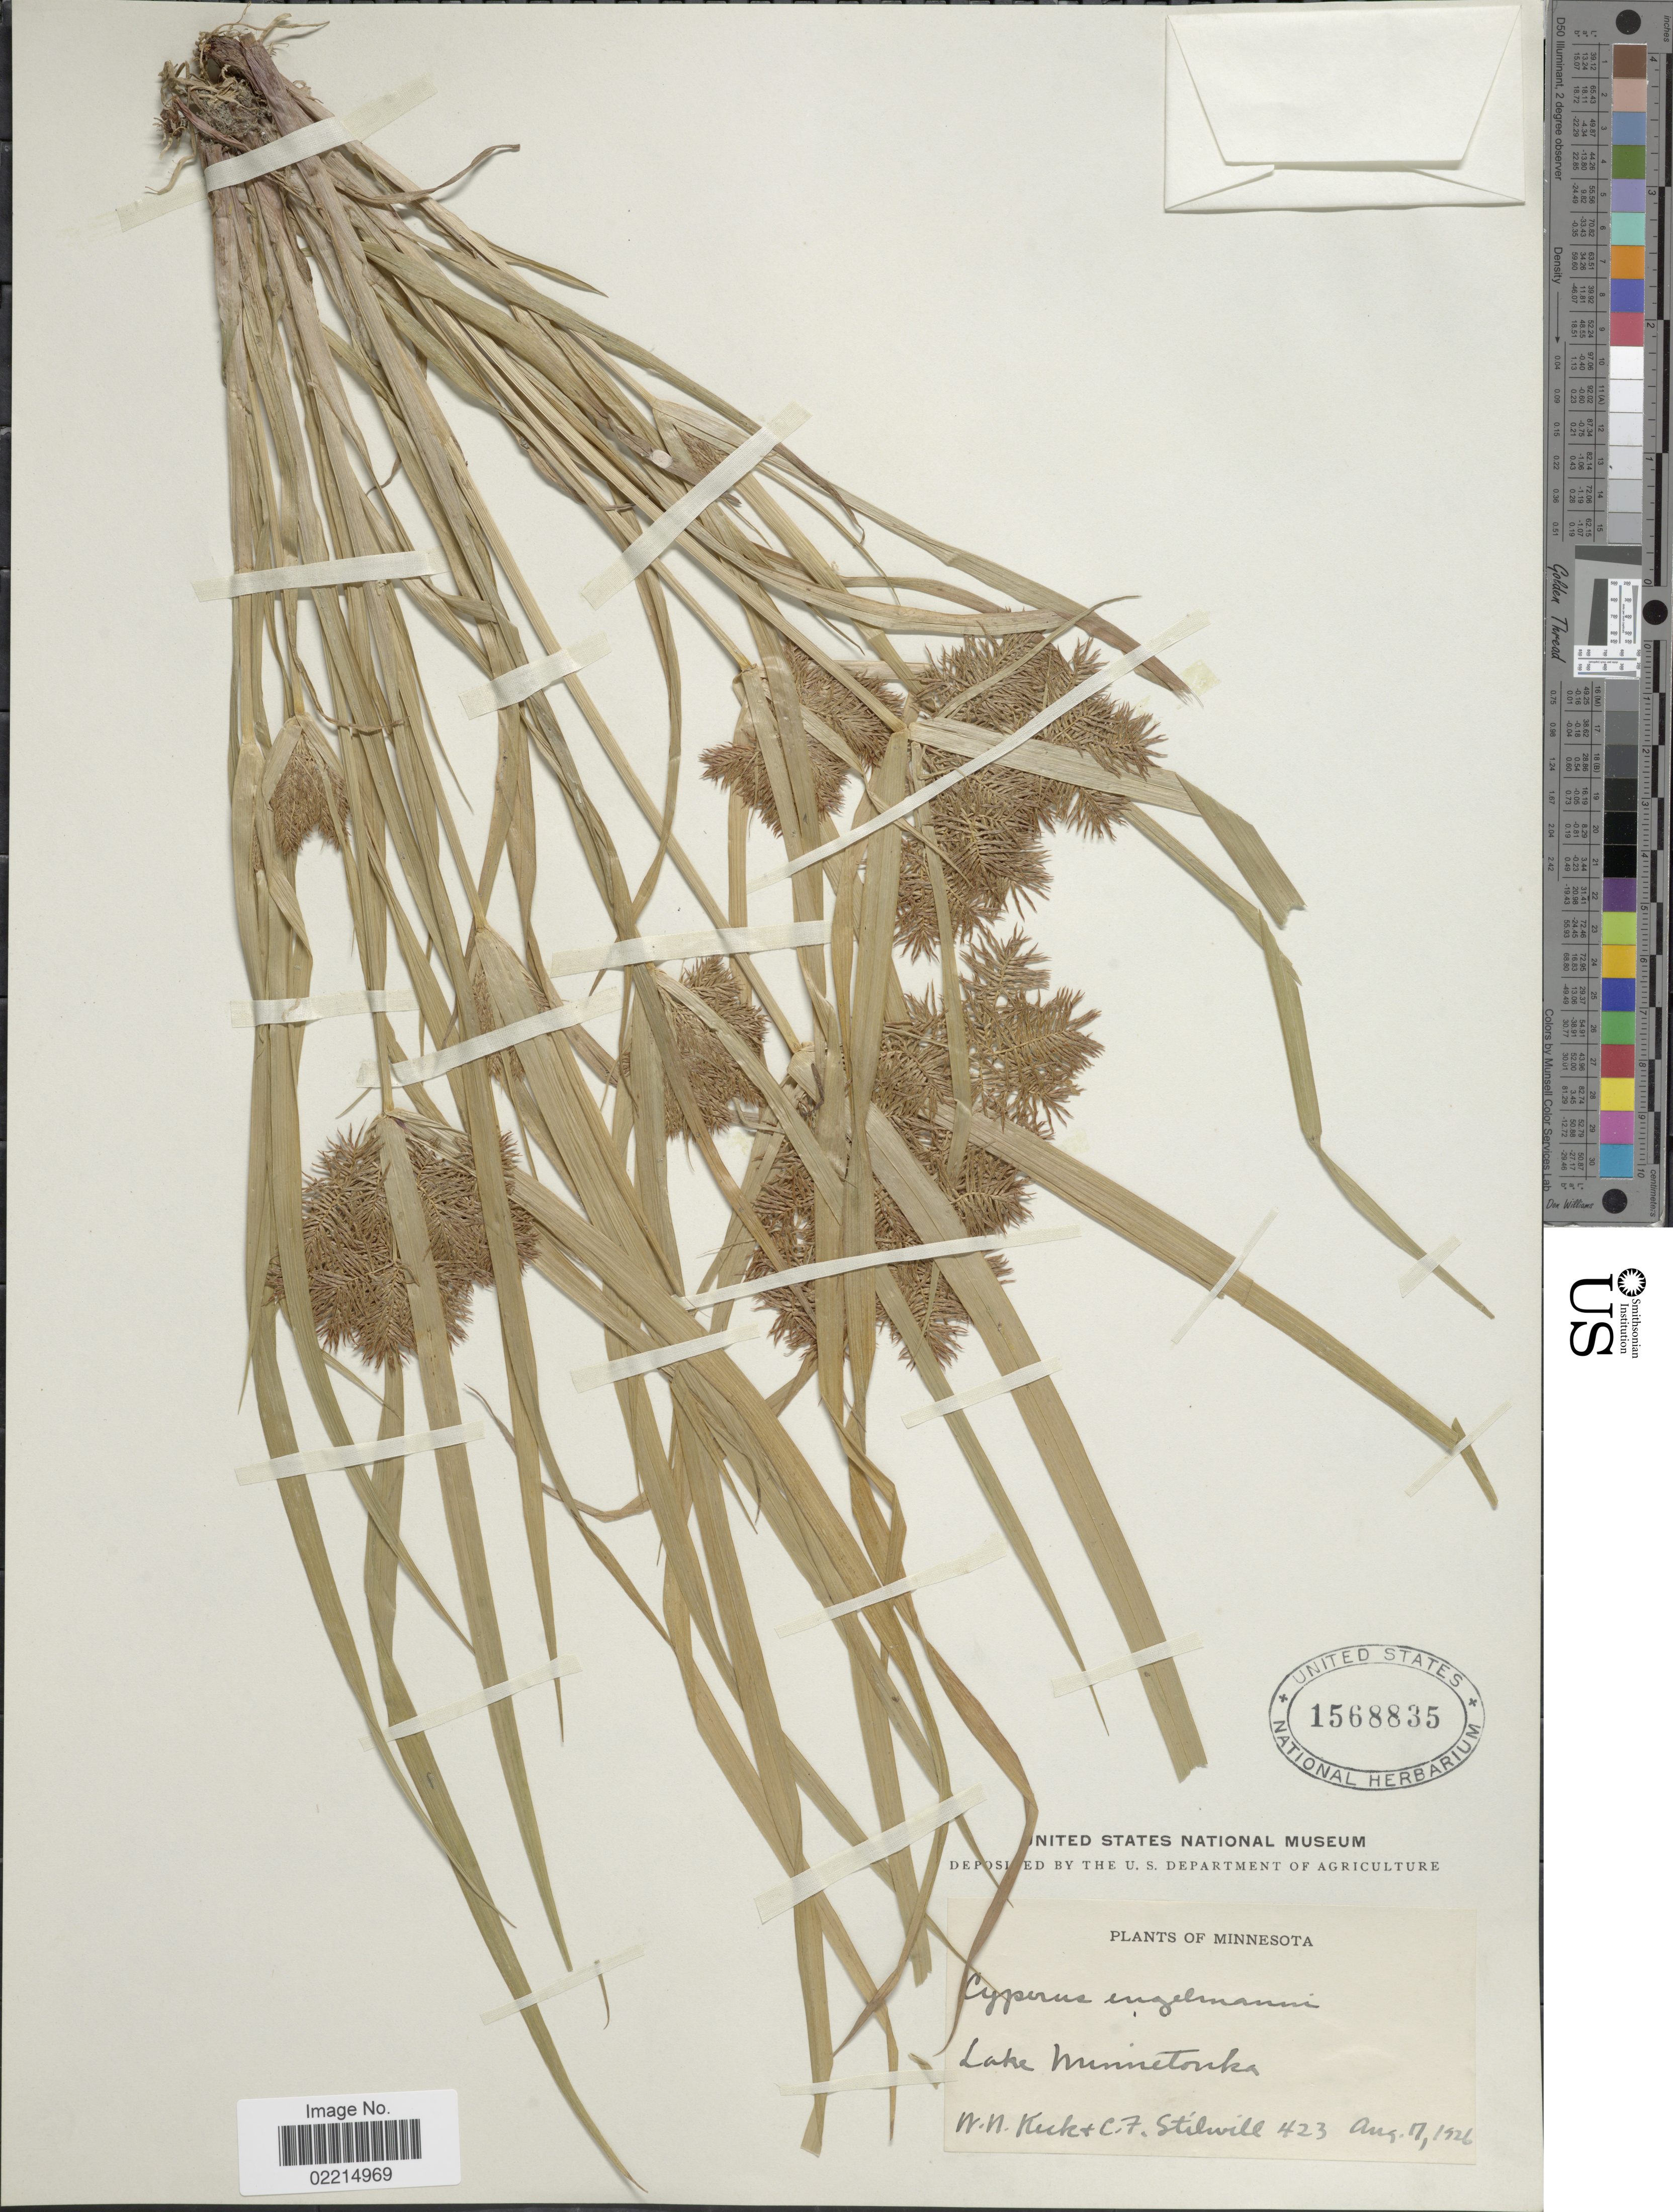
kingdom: Plantae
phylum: Tracheophyta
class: Liliopsida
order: Poales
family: Cyperaceae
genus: Cyperus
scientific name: Cyperus engelmannii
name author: Steud.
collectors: W. Keck & C. Stilwill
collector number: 423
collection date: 1926-08-17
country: United States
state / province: Minnesota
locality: Lake Minnetonka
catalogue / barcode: US 1568835